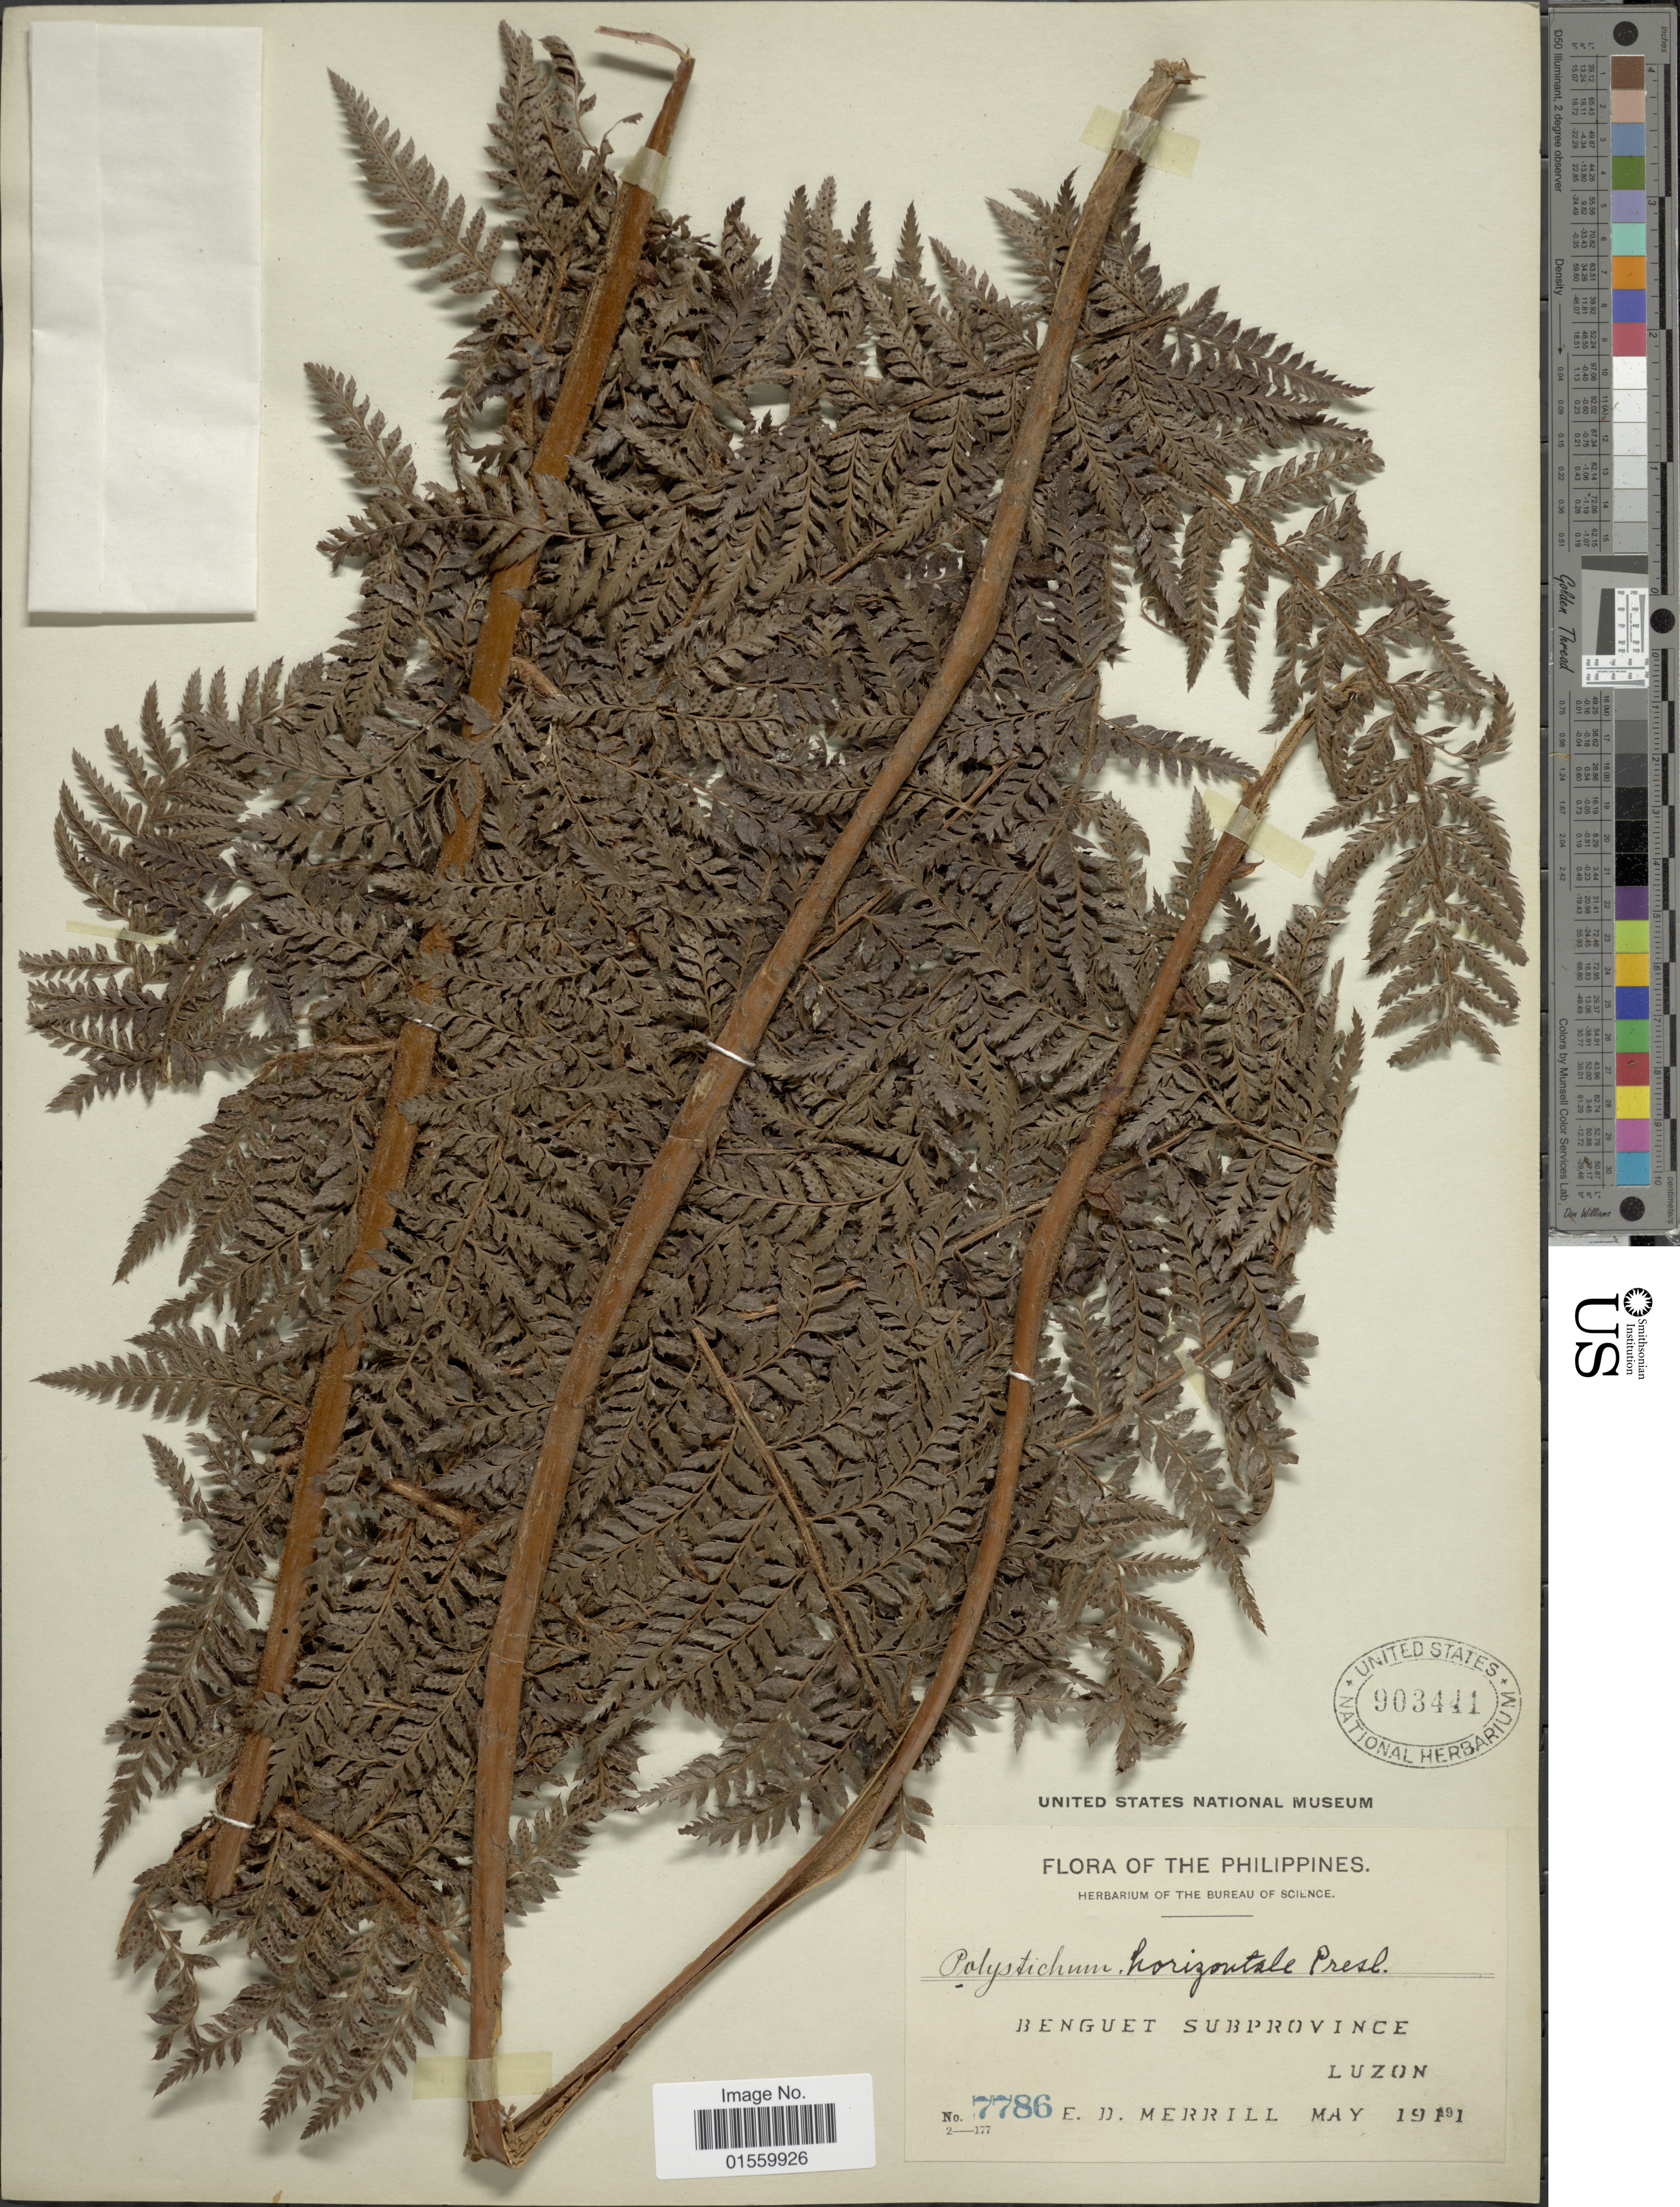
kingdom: Plantae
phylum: Tracheophyta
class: Polypodiopsida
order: Polypodiales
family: Dryopteridaceae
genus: Polystichum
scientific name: Polystichum horizontale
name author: C. Presl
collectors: E. D. Merrill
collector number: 7786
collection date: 1911-05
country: Philippines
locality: Benguet Subprovince, Luzon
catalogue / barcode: US 903441